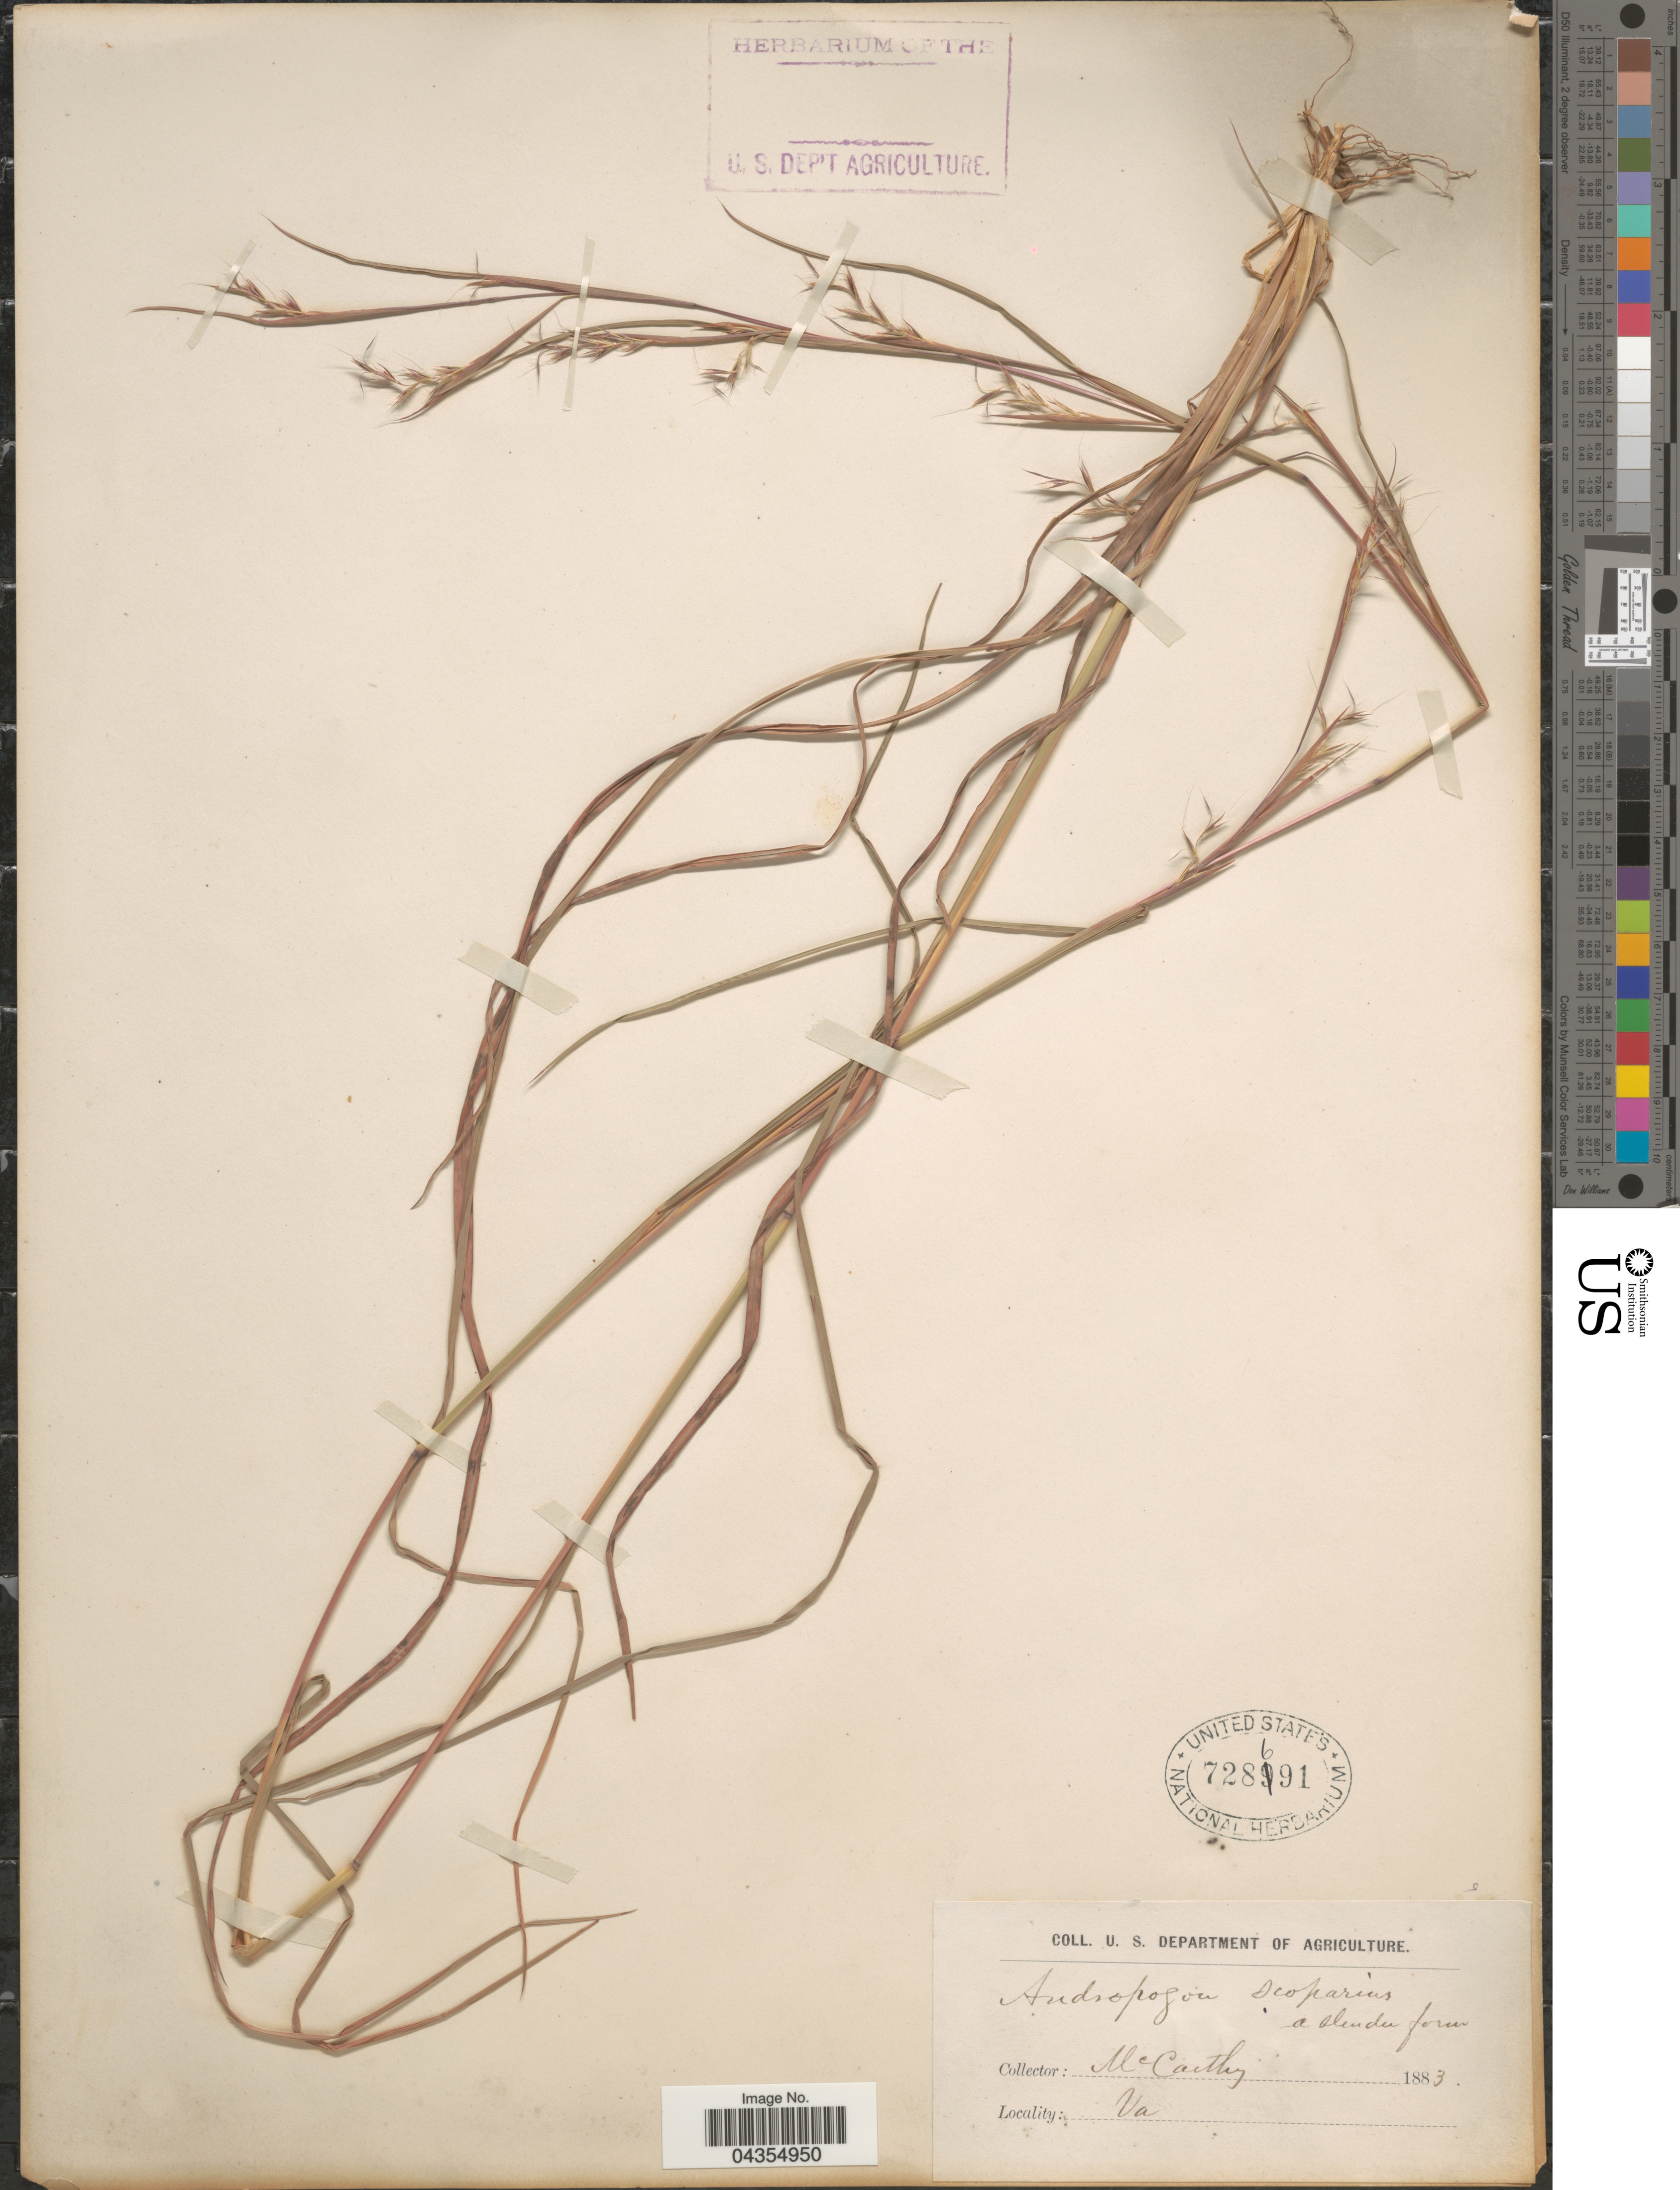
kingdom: Plantae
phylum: Tracheophyta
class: Liliopsida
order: Poales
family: Poaceae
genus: Schizachyrium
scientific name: Schizachyrium sanguineum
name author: (Retz.) Alston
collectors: -- McCarthy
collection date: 1883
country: United States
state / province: Virginia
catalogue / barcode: US 728691